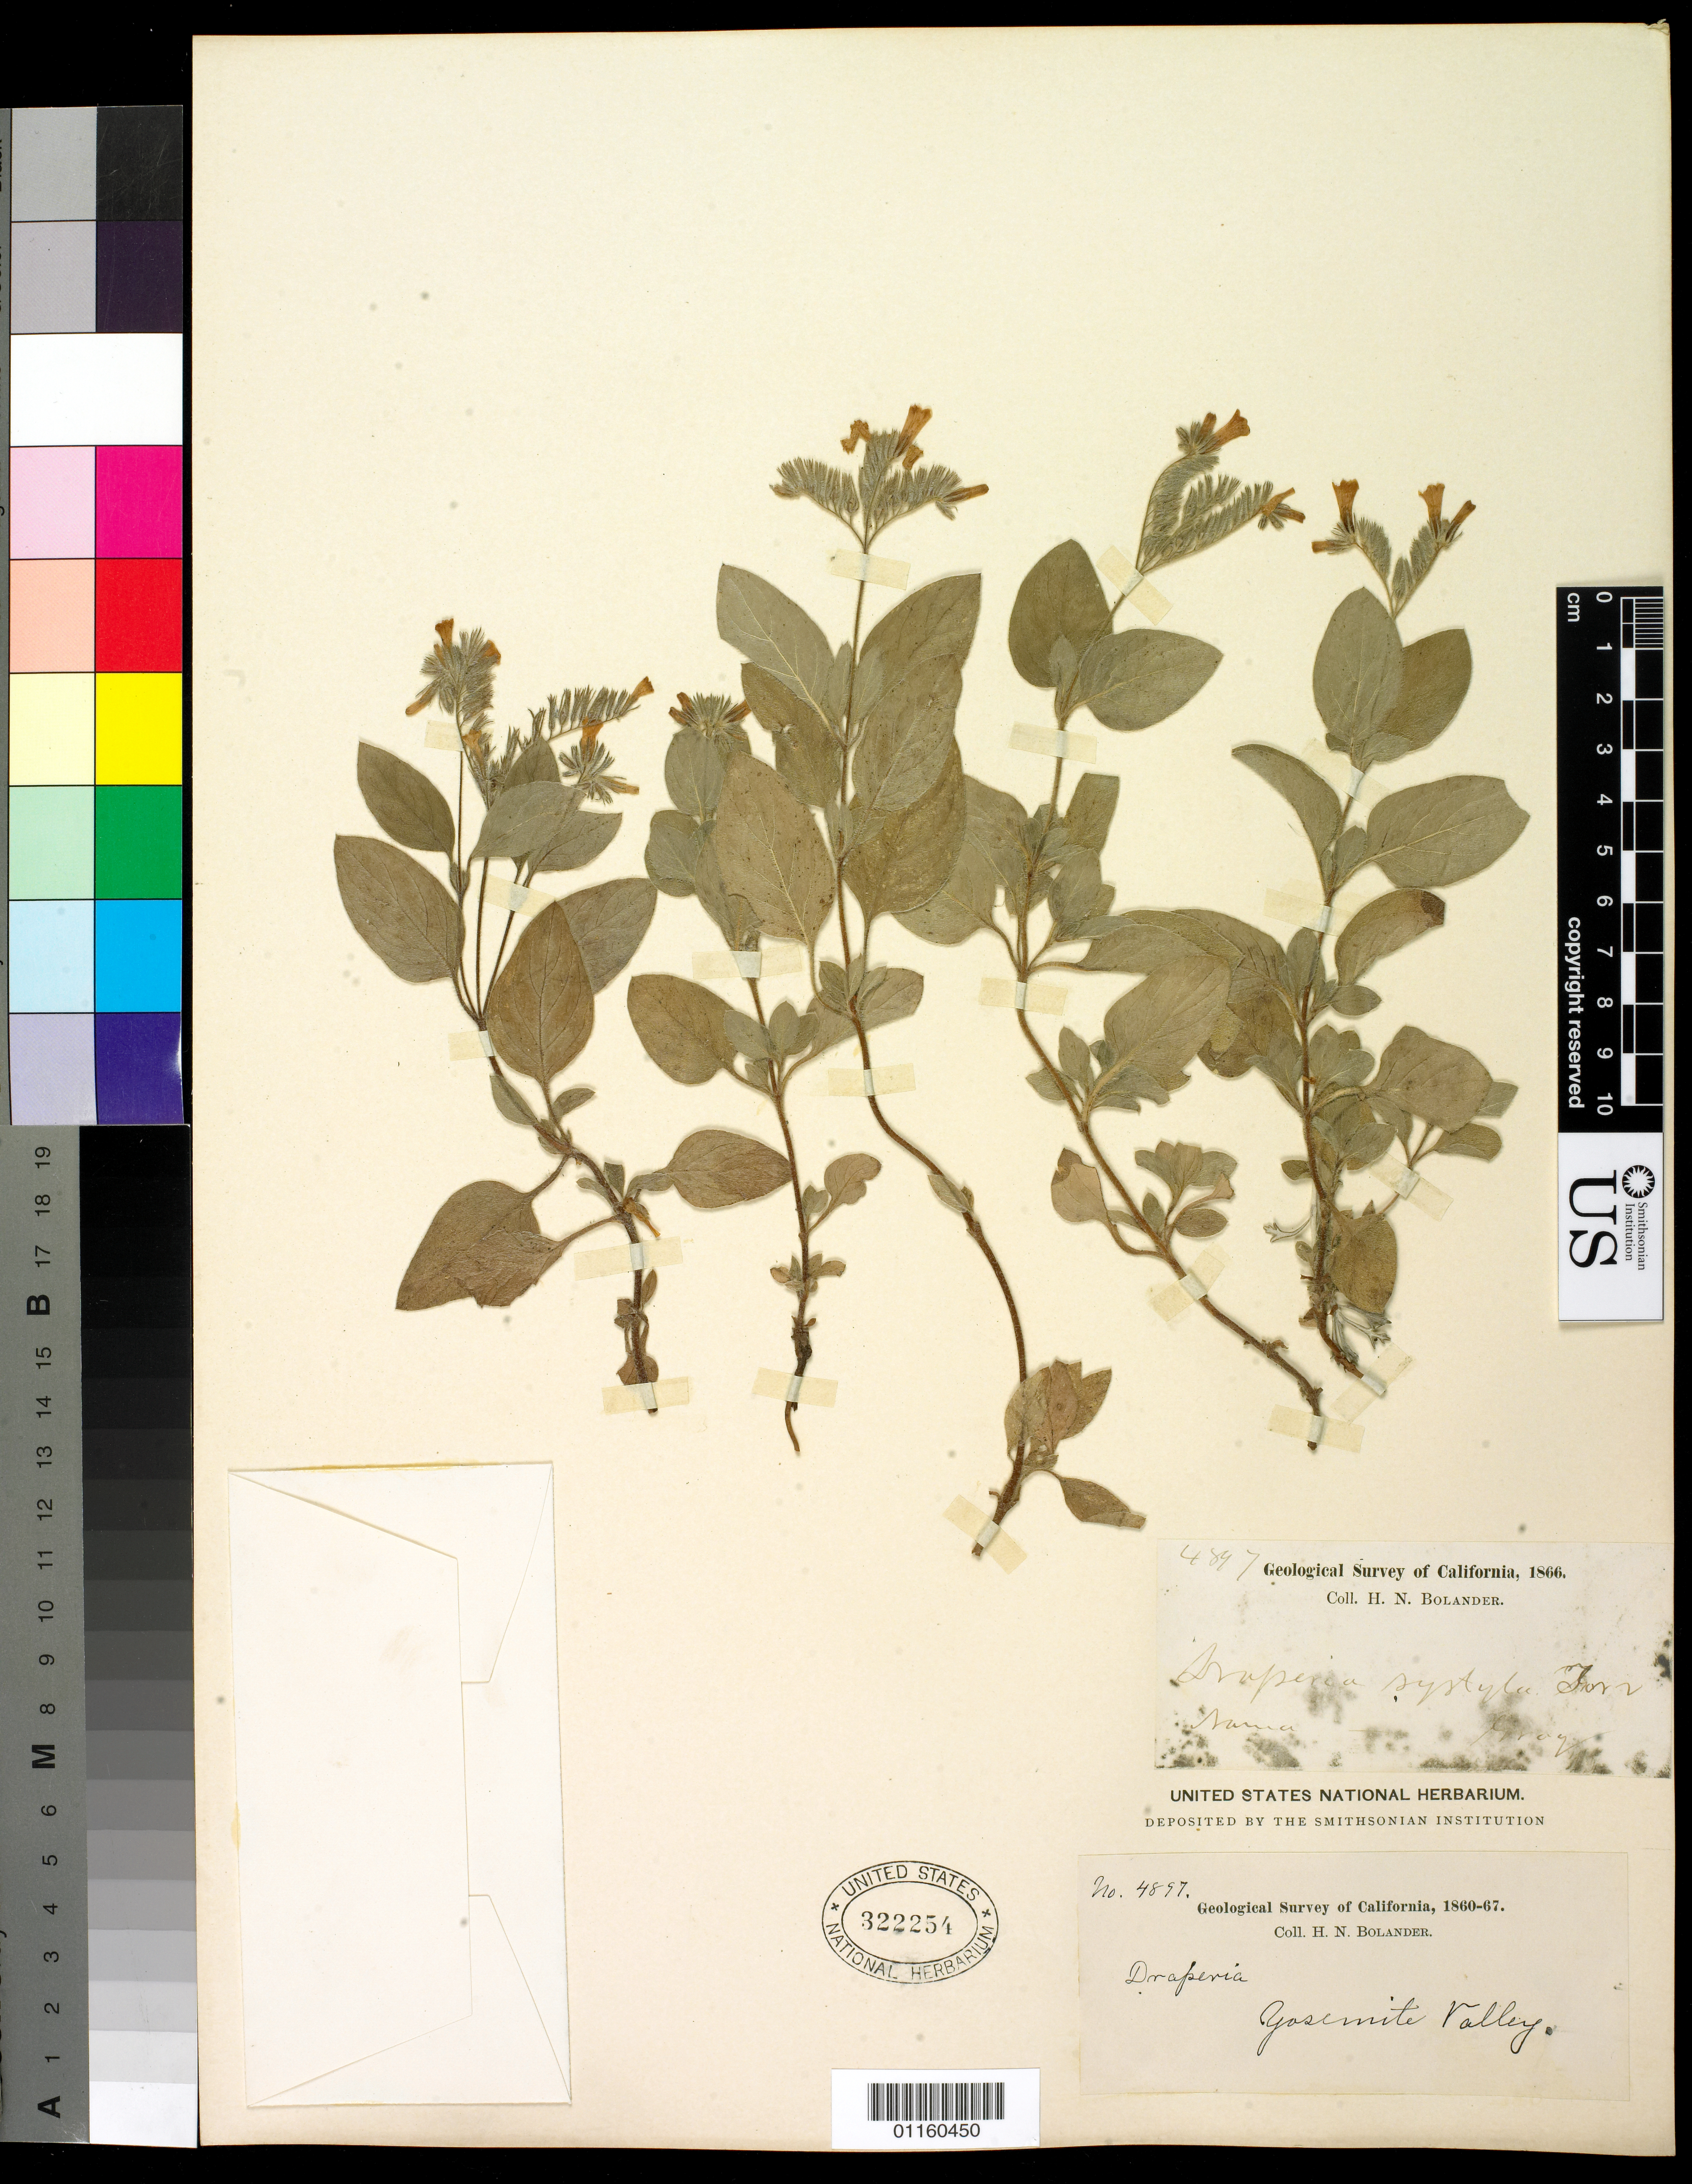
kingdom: Plantae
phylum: Tracheophyta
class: Magnoliopsida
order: Boraginales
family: Hydrophyllaceae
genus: Draperia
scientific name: Draperia systyla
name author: (A. Gray) Torr.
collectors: H. Bolander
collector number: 4897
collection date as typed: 1866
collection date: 1866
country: United States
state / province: California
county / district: Mariposa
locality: Yosemite Valley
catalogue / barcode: US 322254